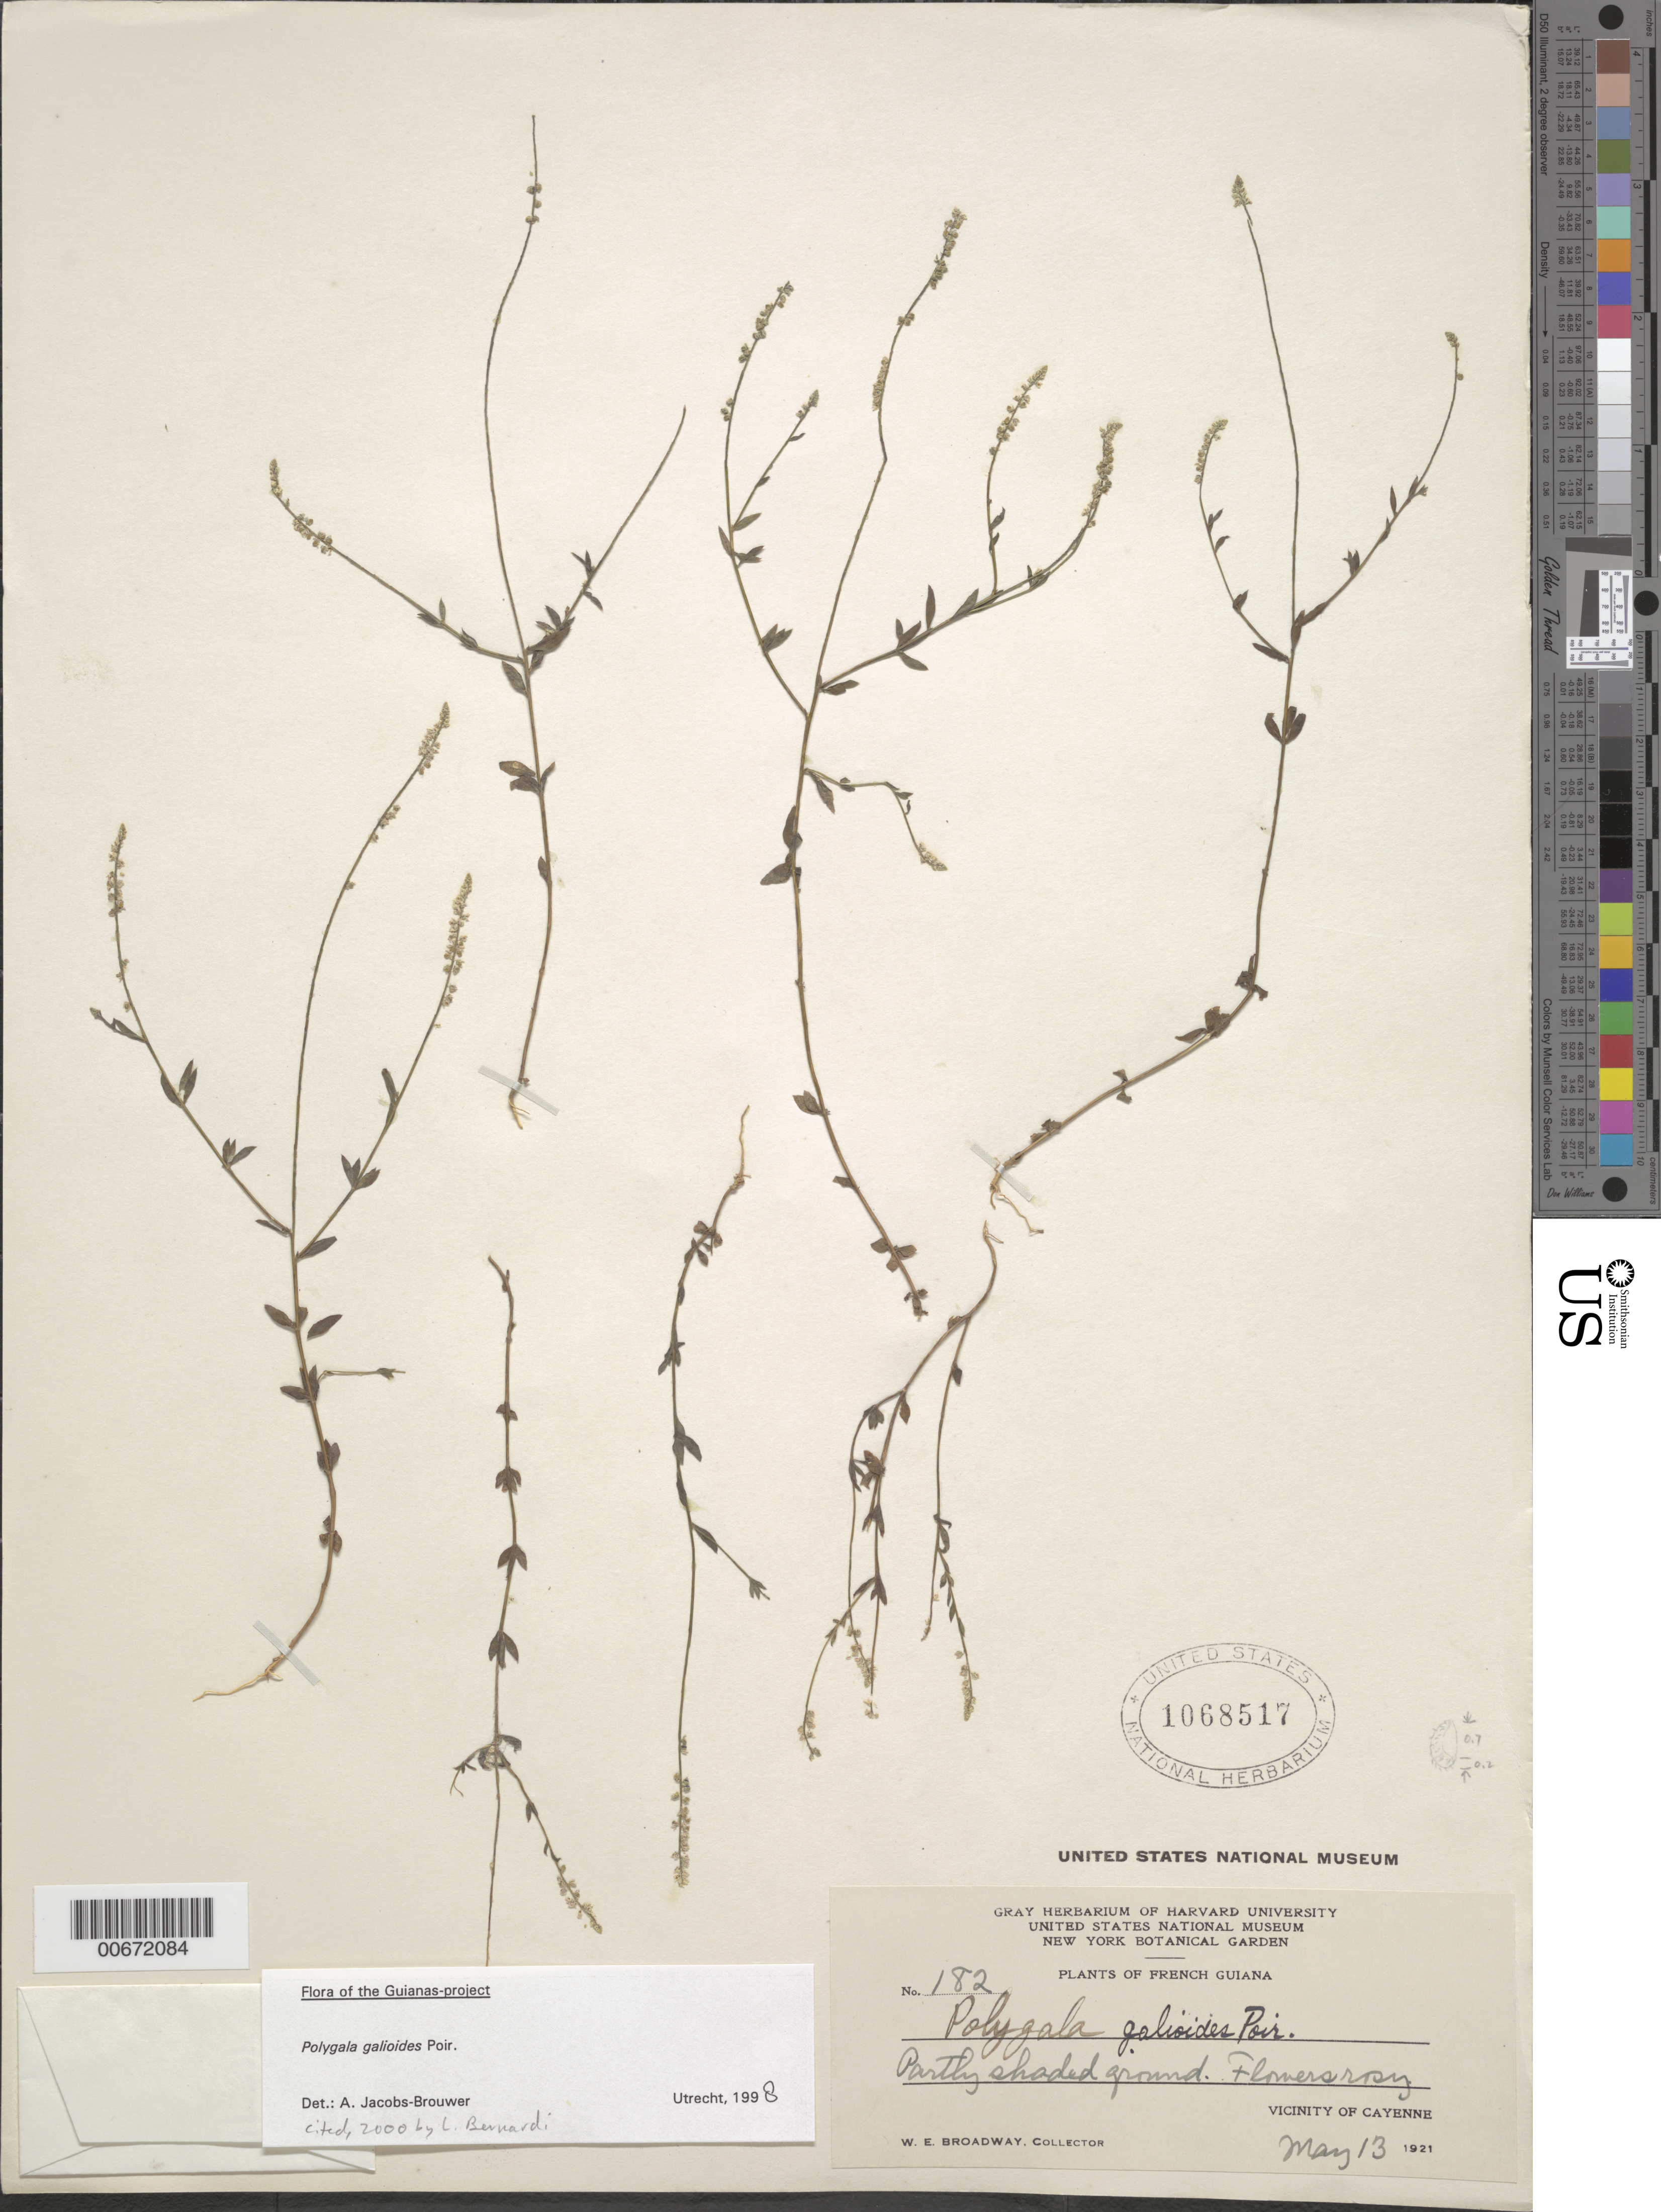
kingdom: Plantae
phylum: Tracheophyta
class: Magnoliopsida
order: Fabales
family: Polygalaceae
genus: Polygala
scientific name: Polygala galioides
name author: Poir.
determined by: Jacobs-Brouwer, A.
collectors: W. E. Broadway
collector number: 182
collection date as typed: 13-May-13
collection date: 1913-05-13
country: French Guiana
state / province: Cayenne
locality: Cayenne, vic.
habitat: Partly shaded ground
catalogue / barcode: US 1068517